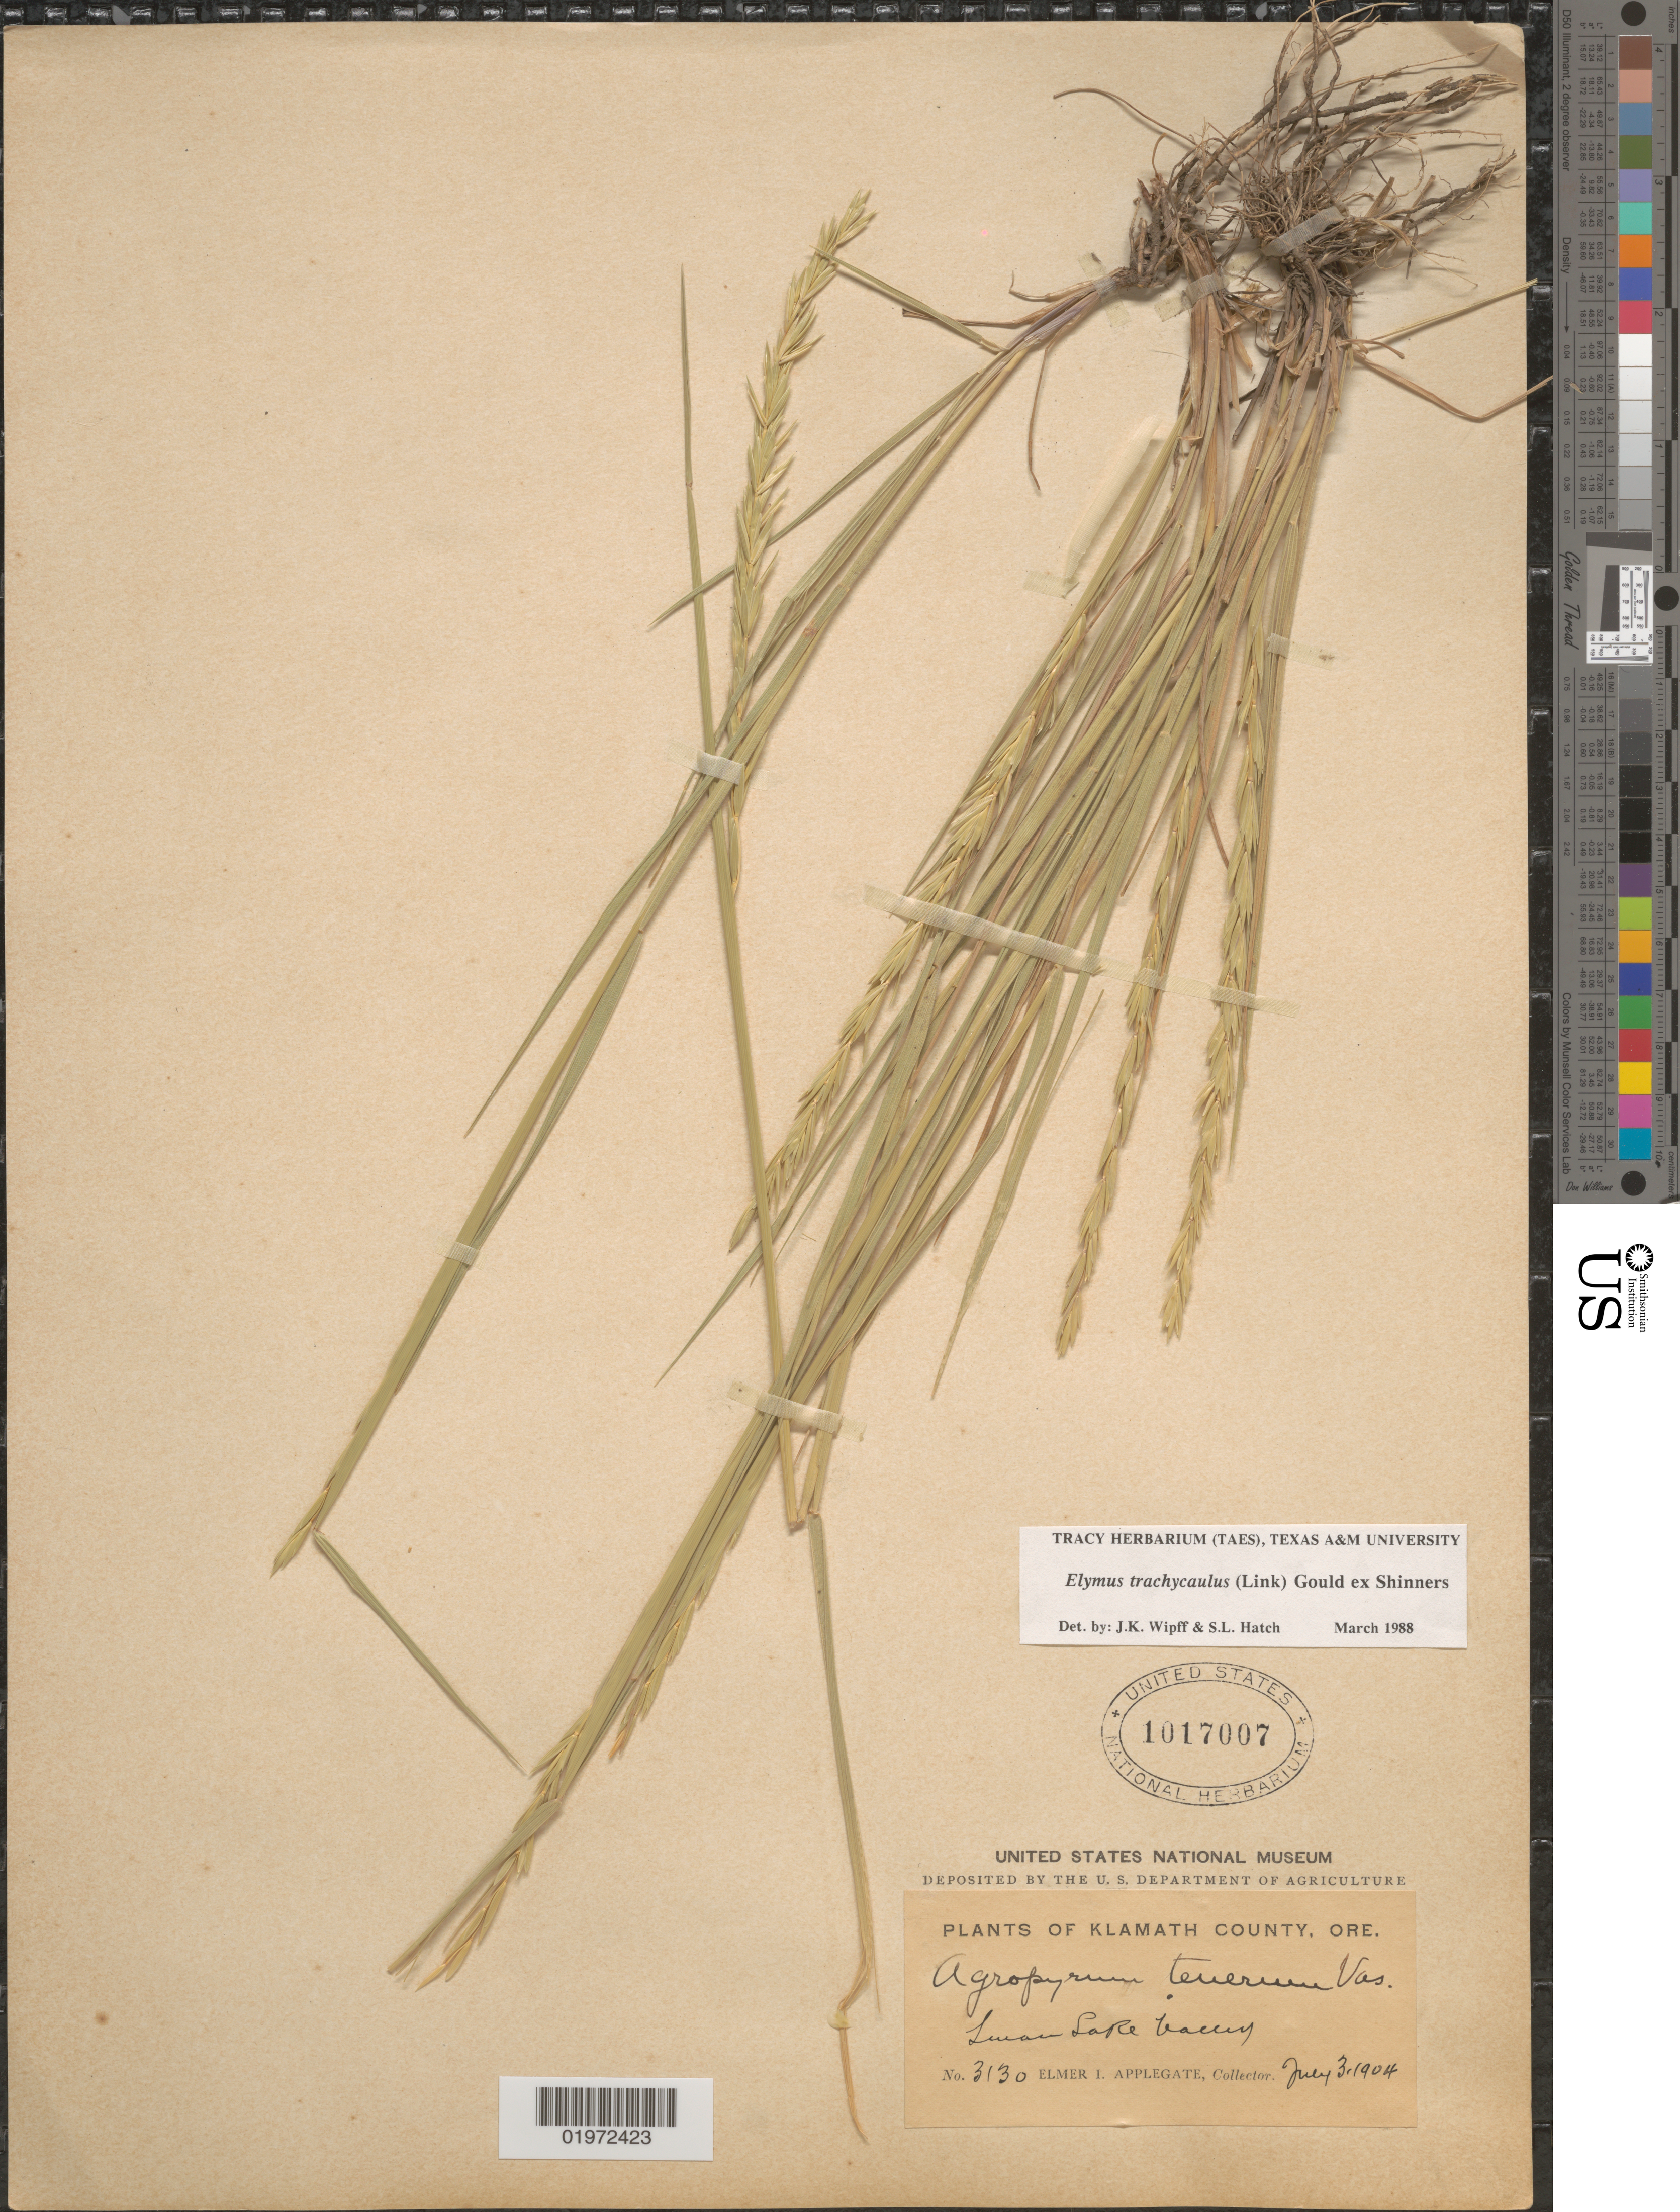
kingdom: Plantae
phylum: Tracheophyta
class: Liliopsida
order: Poales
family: Poaceae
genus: Elymus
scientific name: Elymus trachycaulus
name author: (Link) Gould ex Shinners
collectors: E. I. Applegate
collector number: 3130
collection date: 1904-07-03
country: United States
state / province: Oregon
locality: Klamath County. Swan Lake Valley.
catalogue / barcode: US 1017007